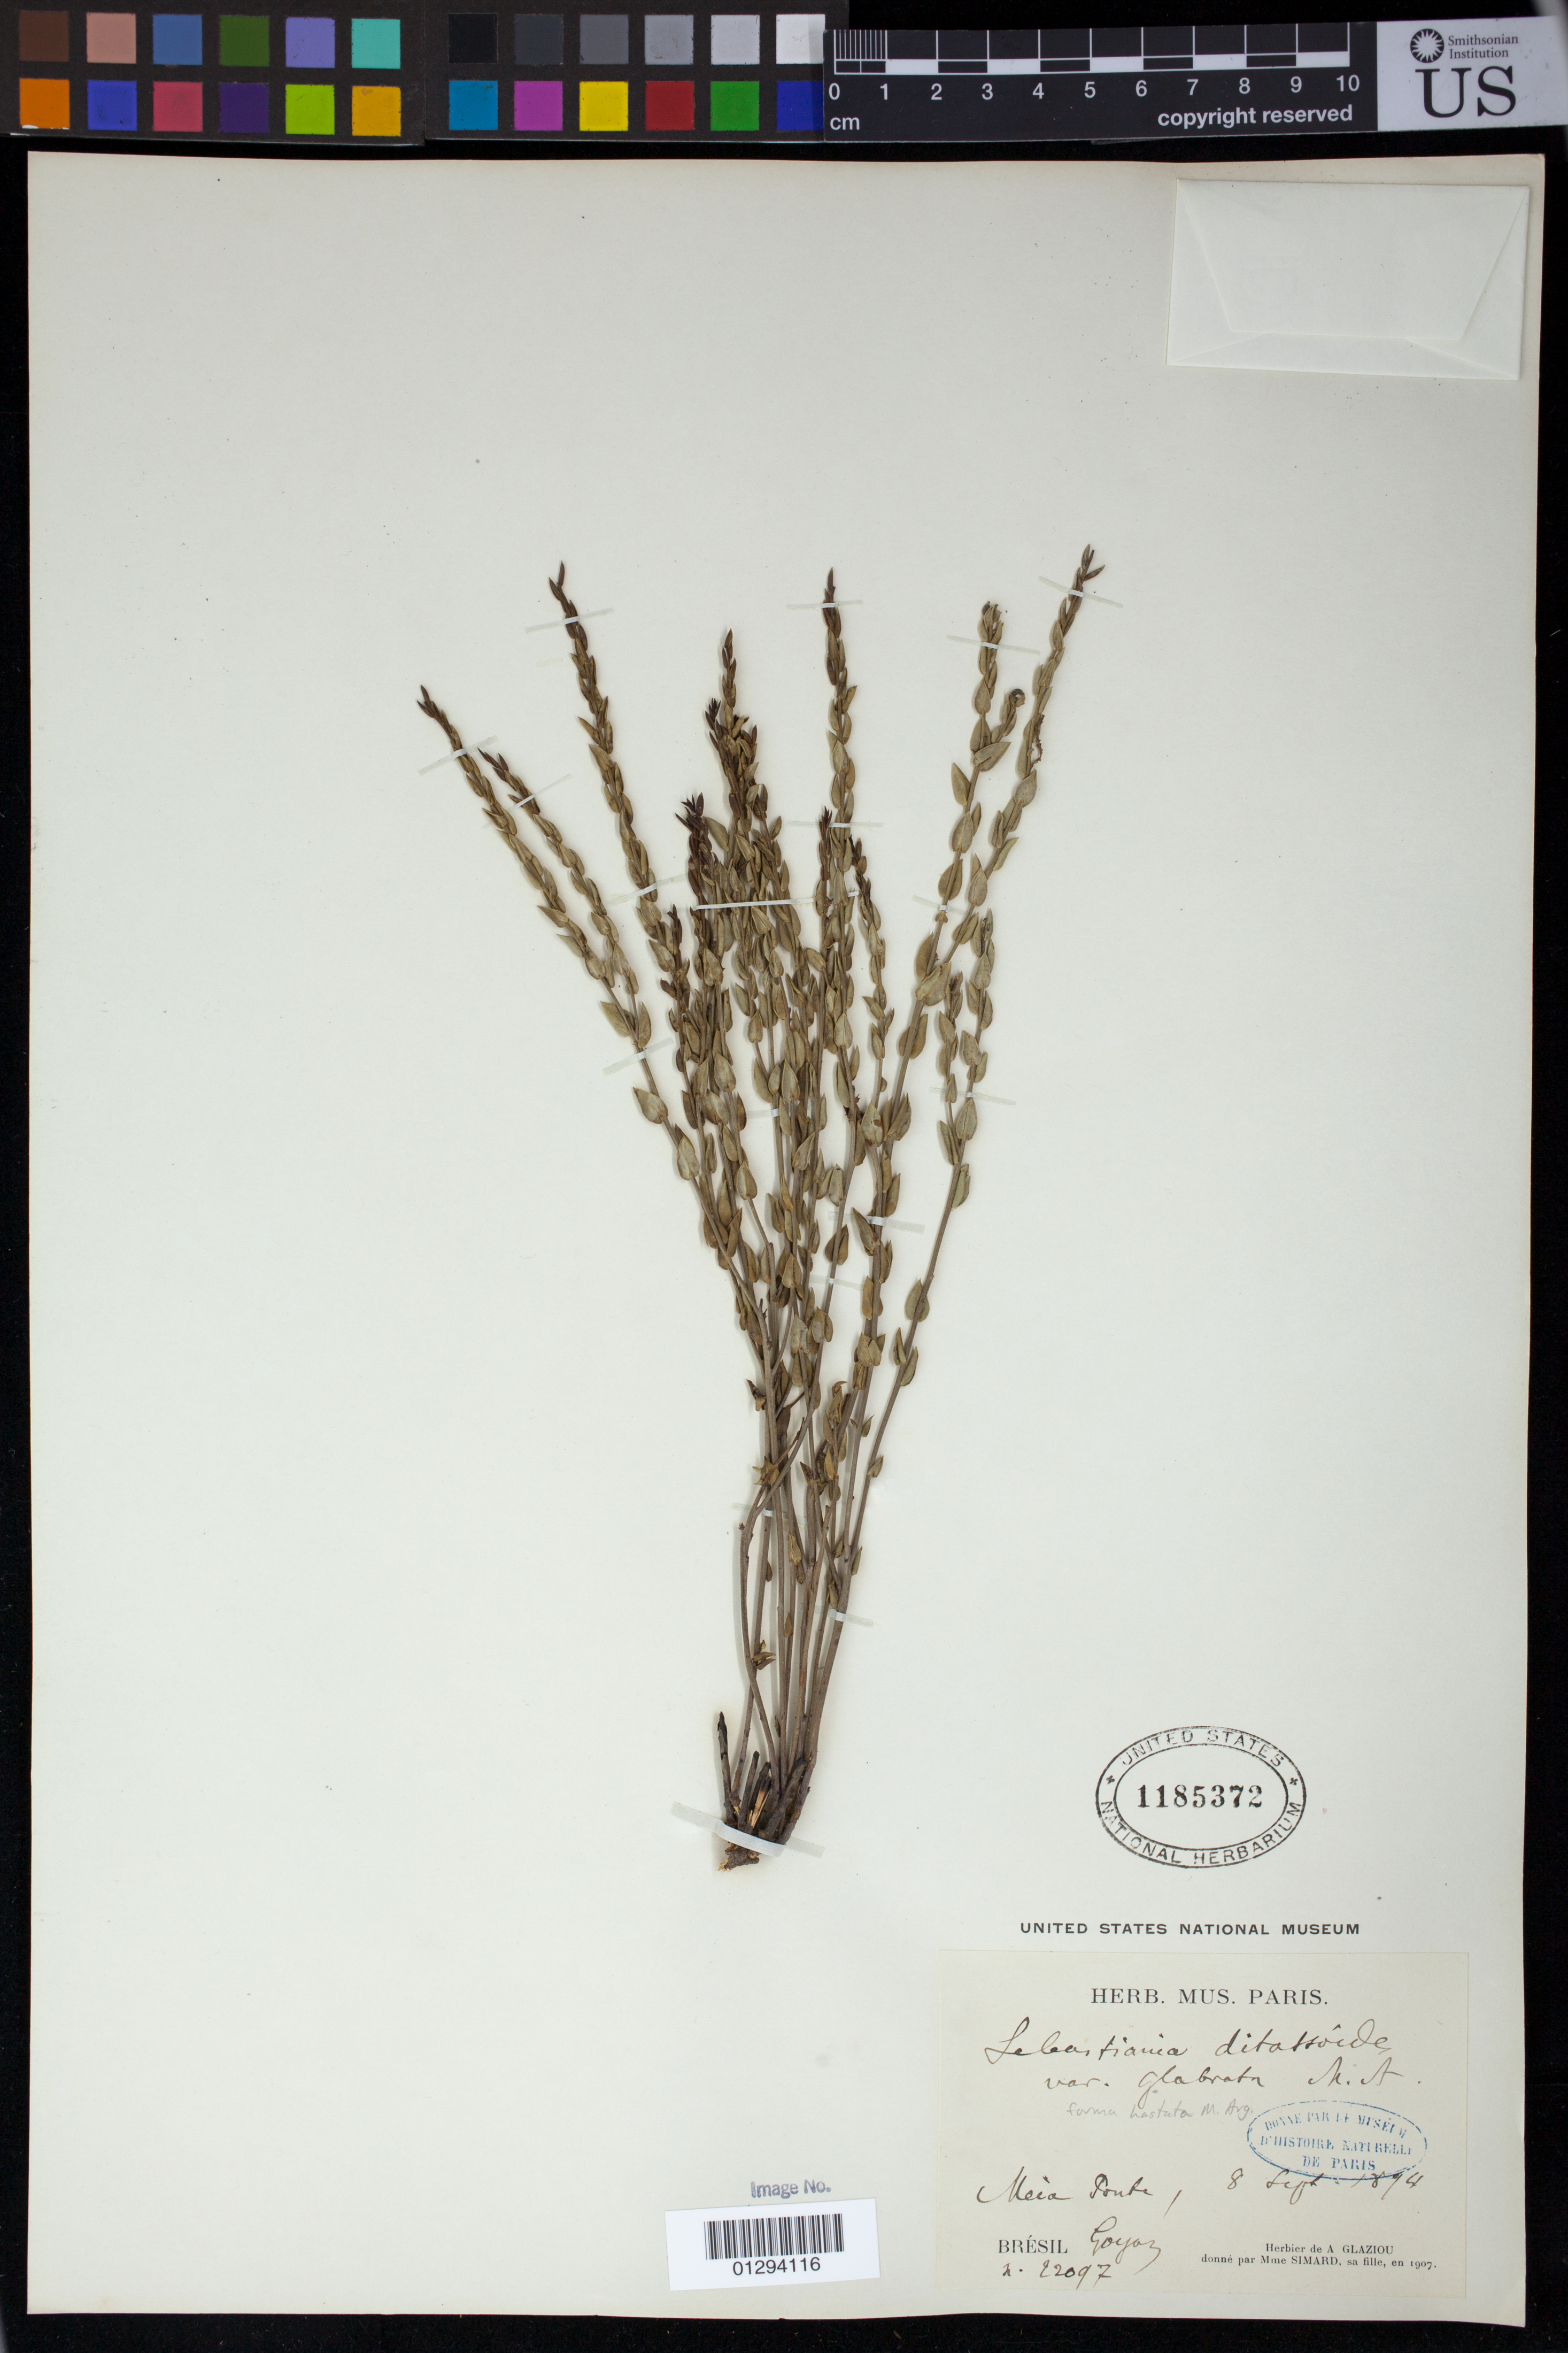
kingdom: Plantae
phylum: Tracheophyta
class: Magnoliopsida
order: Malpighiales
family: Euphorbiaceae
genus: Sebastiania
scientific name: Sebastiania ditassoides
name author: (Didr.) Müll. Arg.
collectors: A. F. M. Glaziou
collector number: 22097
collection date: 1894-09-08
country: Brazil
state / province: Goias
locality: Meio Fonte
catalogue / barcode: US 1185372